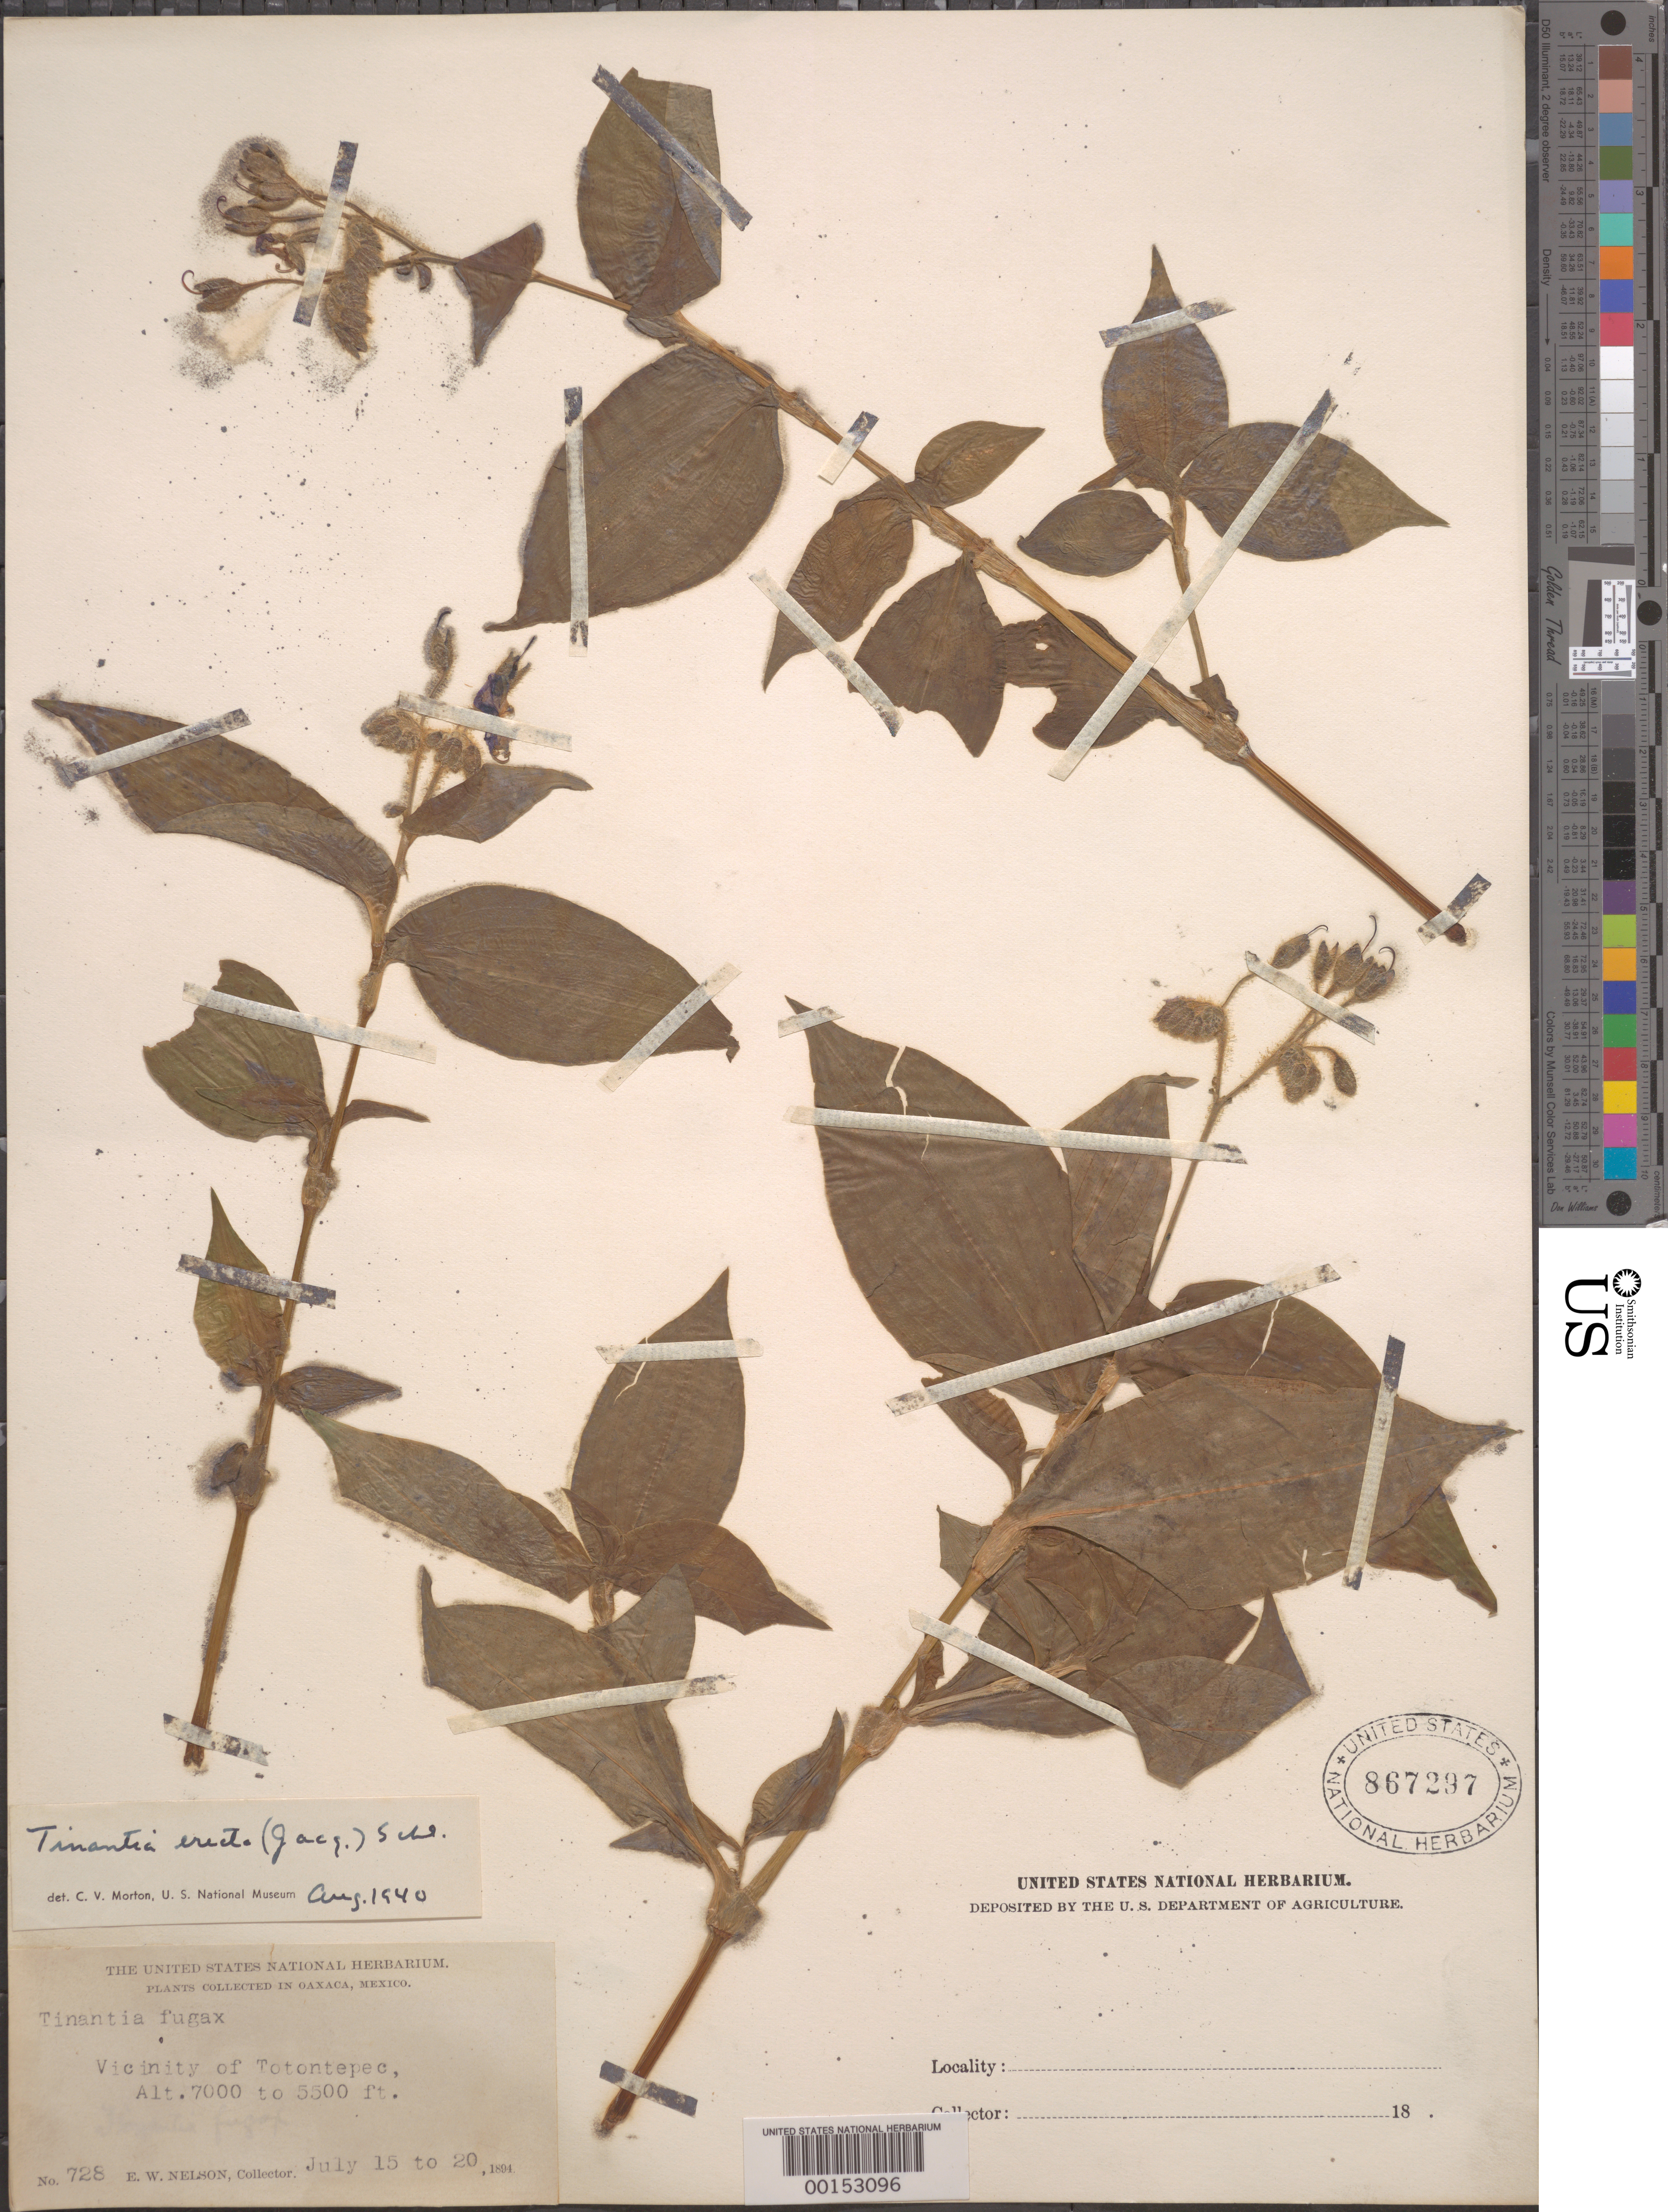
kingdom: Plantae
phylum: Tracheophyta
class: Liliopsida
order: Commelinales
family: Commelinaceae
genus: Tinantia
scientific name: Tinantia erecta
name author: (Jacq.) Fenzl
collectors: E. W. Nelson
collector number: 728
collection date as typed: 15 Jul 1894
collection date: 1894-07-15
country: Mexico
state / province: Oaxaca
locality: Totontepec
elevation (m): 1676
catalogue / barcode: US 867297